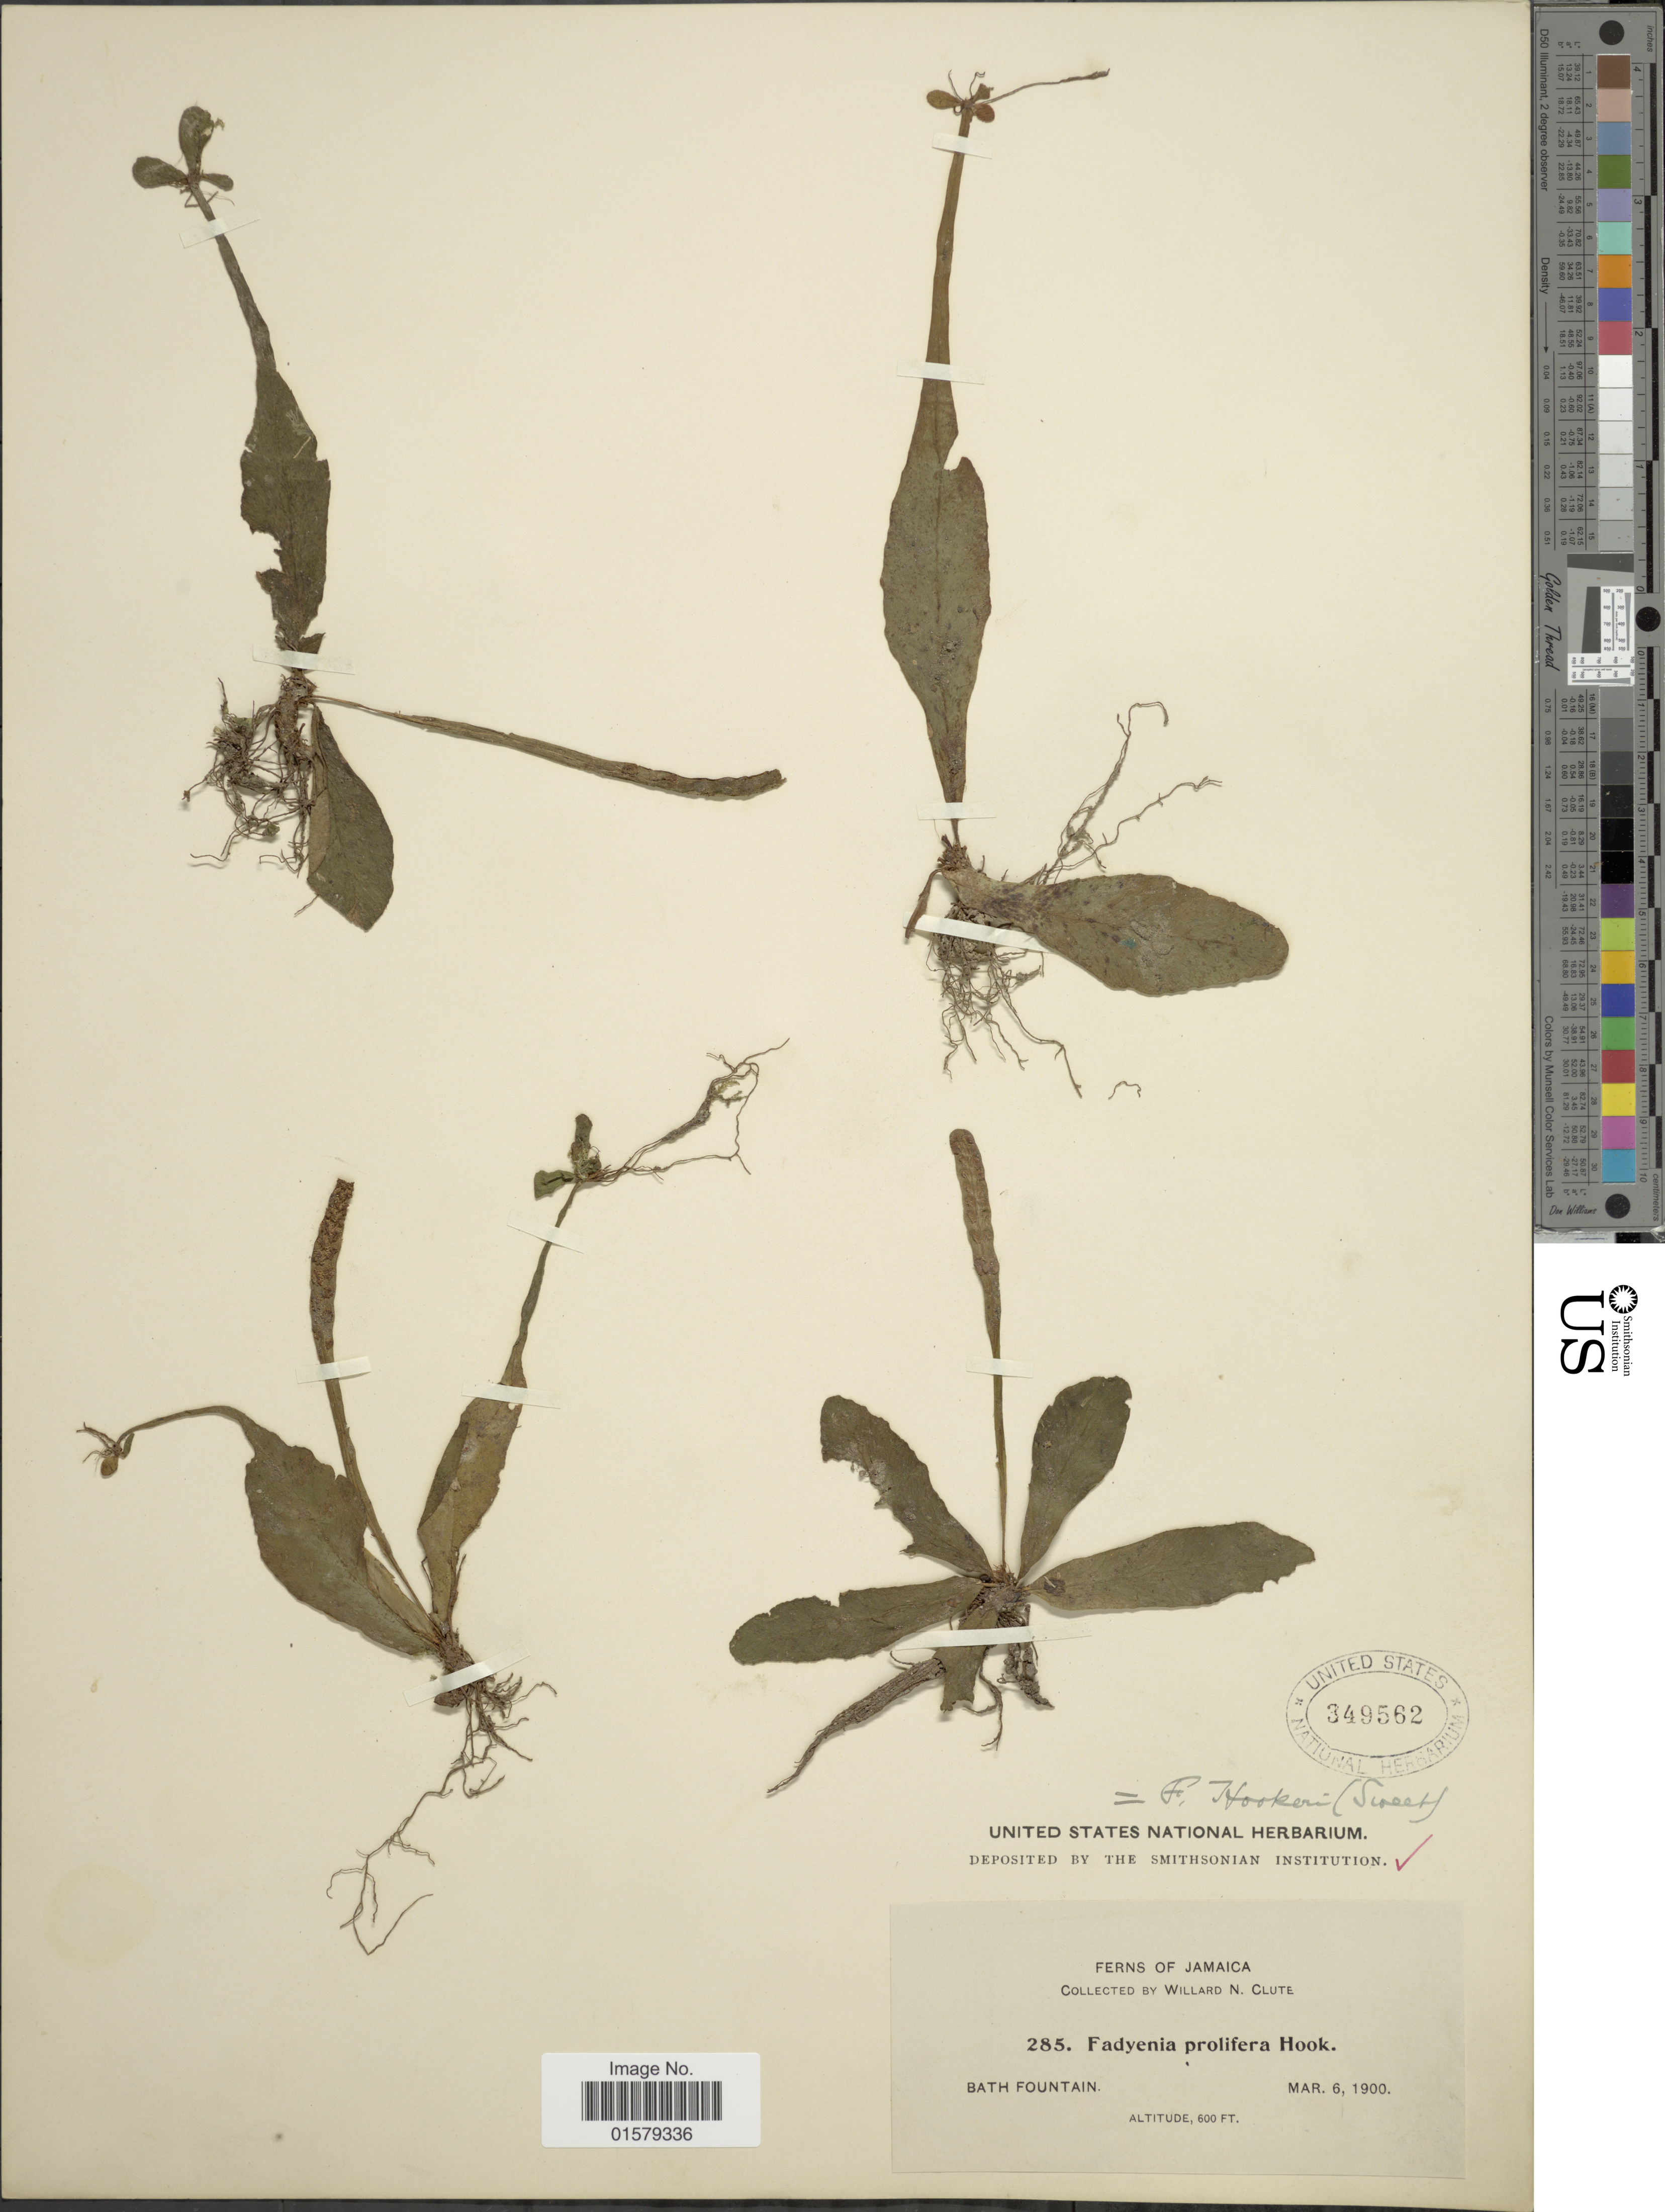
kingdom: Plantae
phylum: Tracheophyta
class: Polypodiopsida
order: Polypodiales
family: Tectariaceae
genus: Tectaria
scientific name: Tectaria hookeri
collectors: W. N. Clute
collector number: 285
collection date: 1900-03-06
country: Jamaica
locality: Bath Fountain.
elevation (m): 183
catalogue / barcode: US 349562